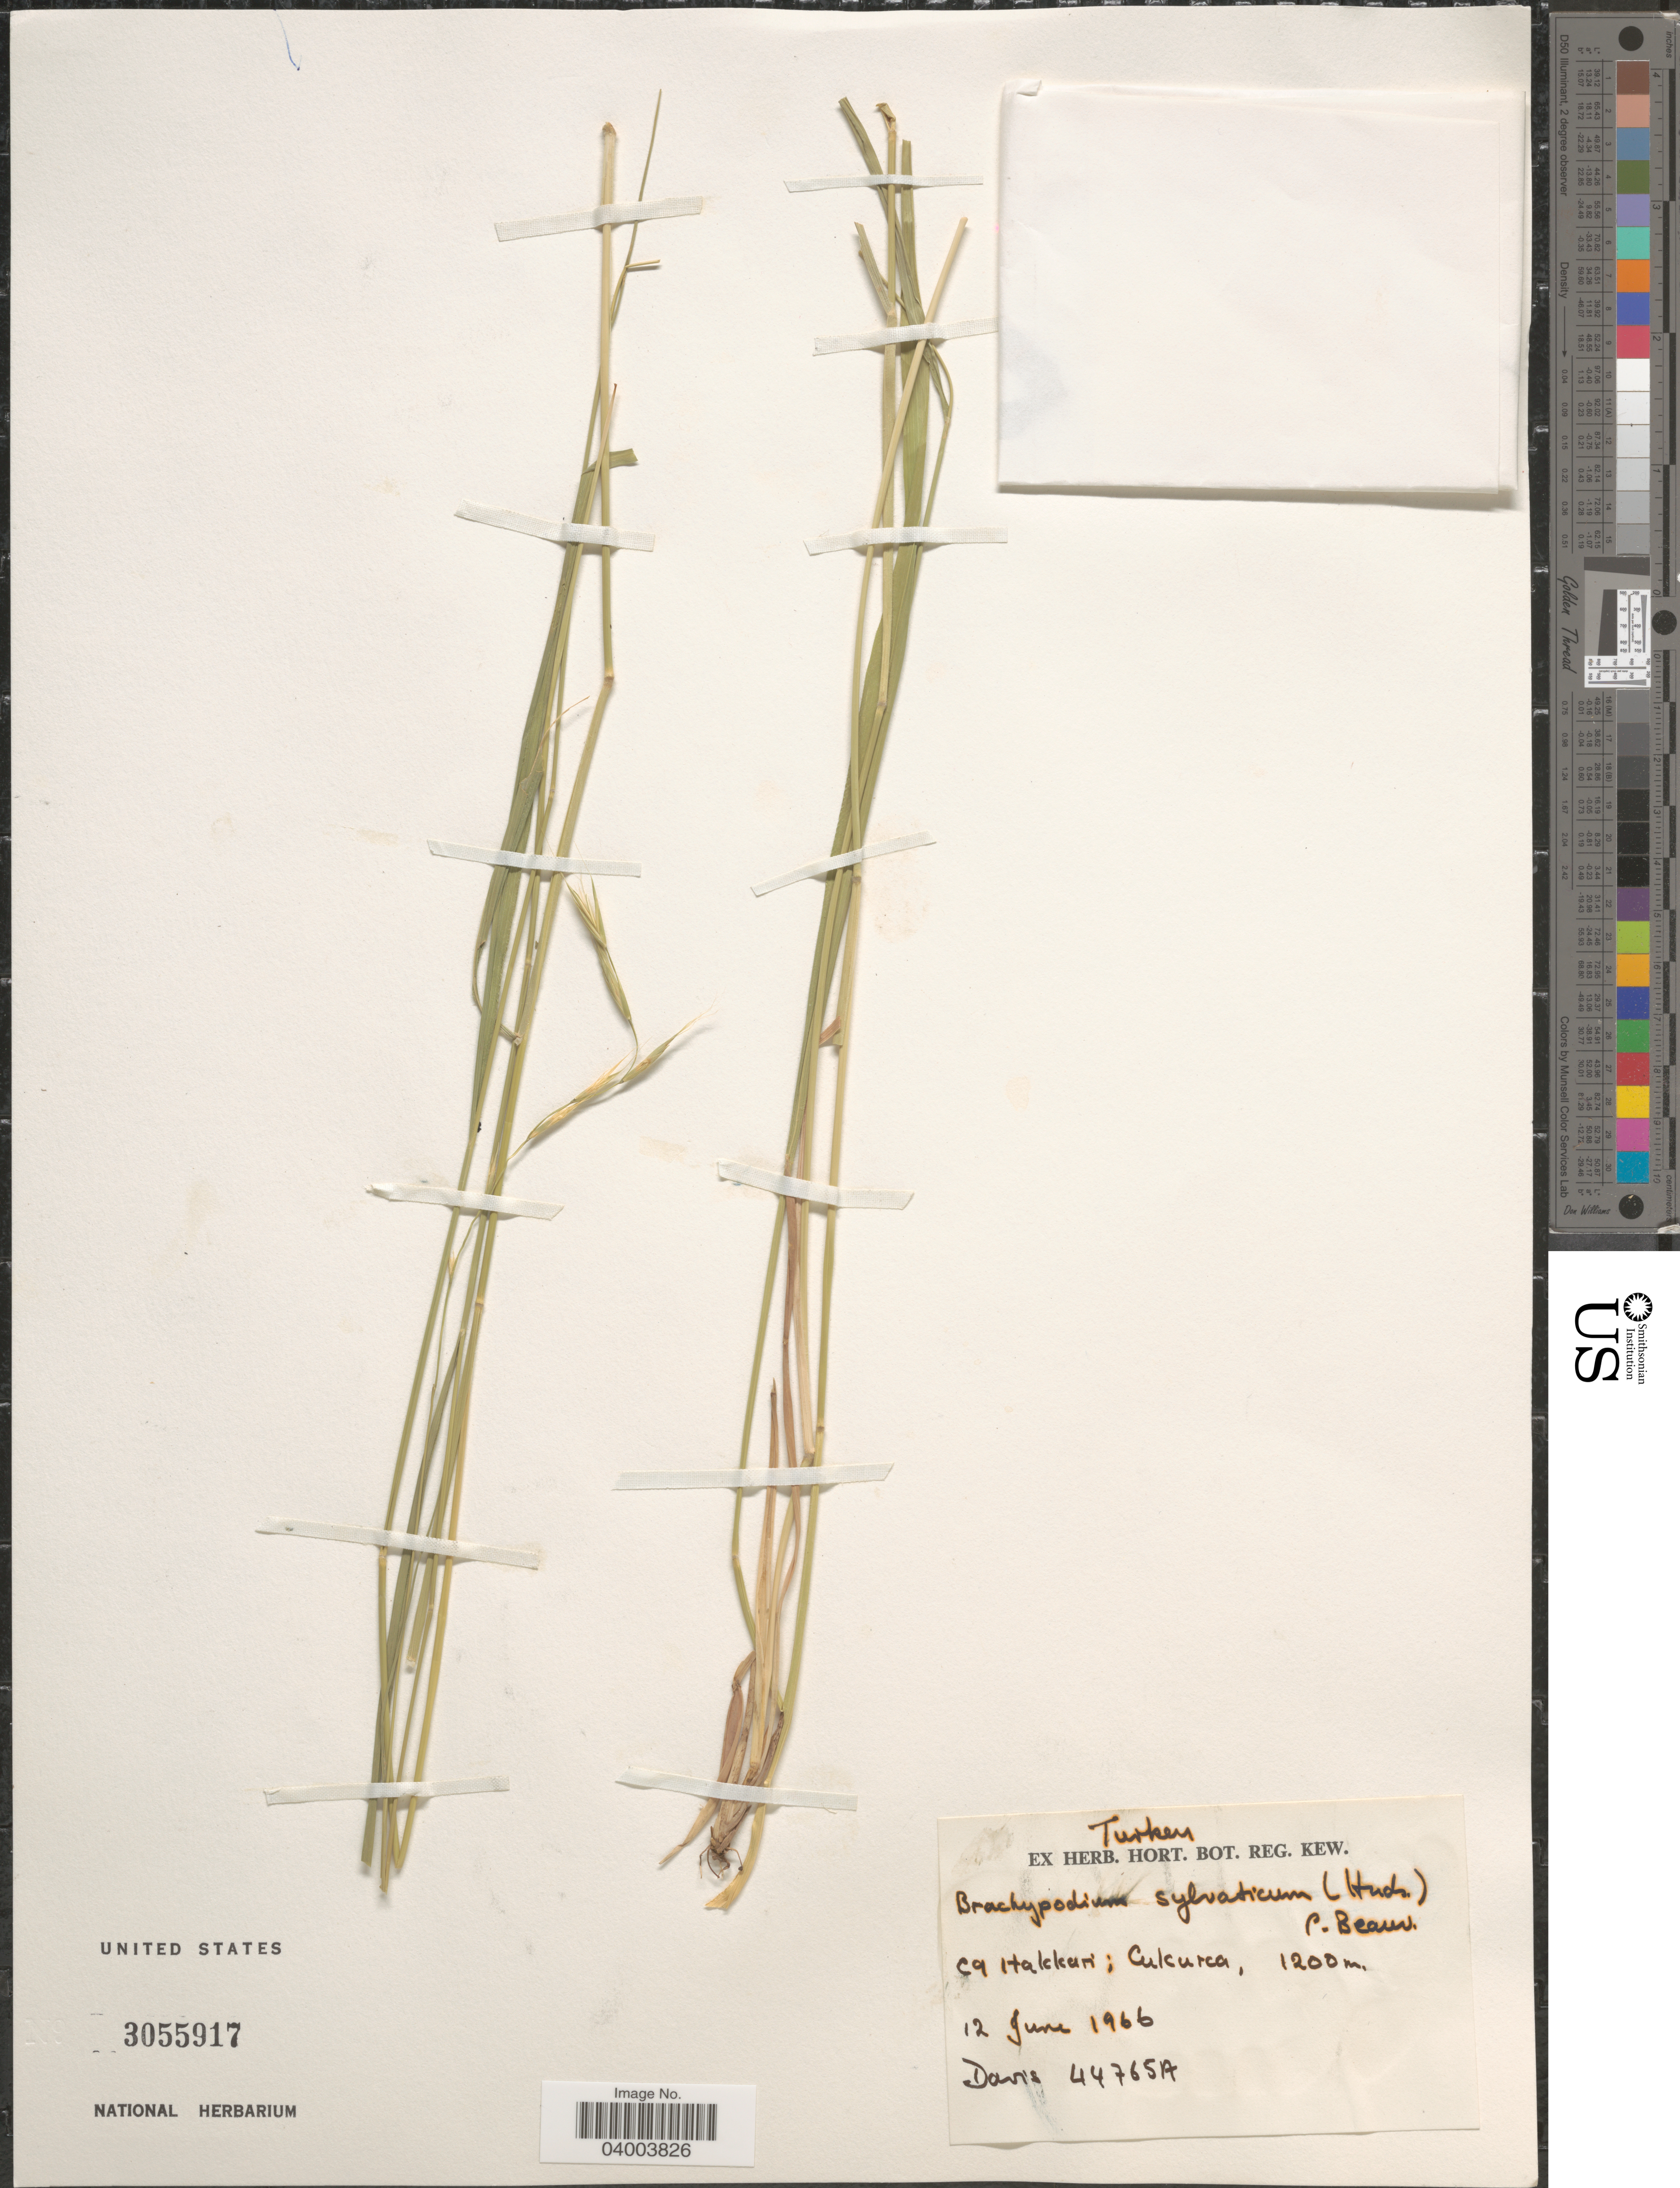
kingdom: Plantae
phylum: Tracheophyta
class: Liliopsida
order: Poales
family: Poaceae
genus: Brachypodium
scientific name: Brachypodium sylvaticum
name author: (Huds.) P. Beauv.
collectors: -. Davis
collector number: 44765A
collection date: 1966-06-12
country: Turkey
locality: C9 Hakkari: Culcurca.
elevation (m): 1200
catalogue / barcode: US 3055917